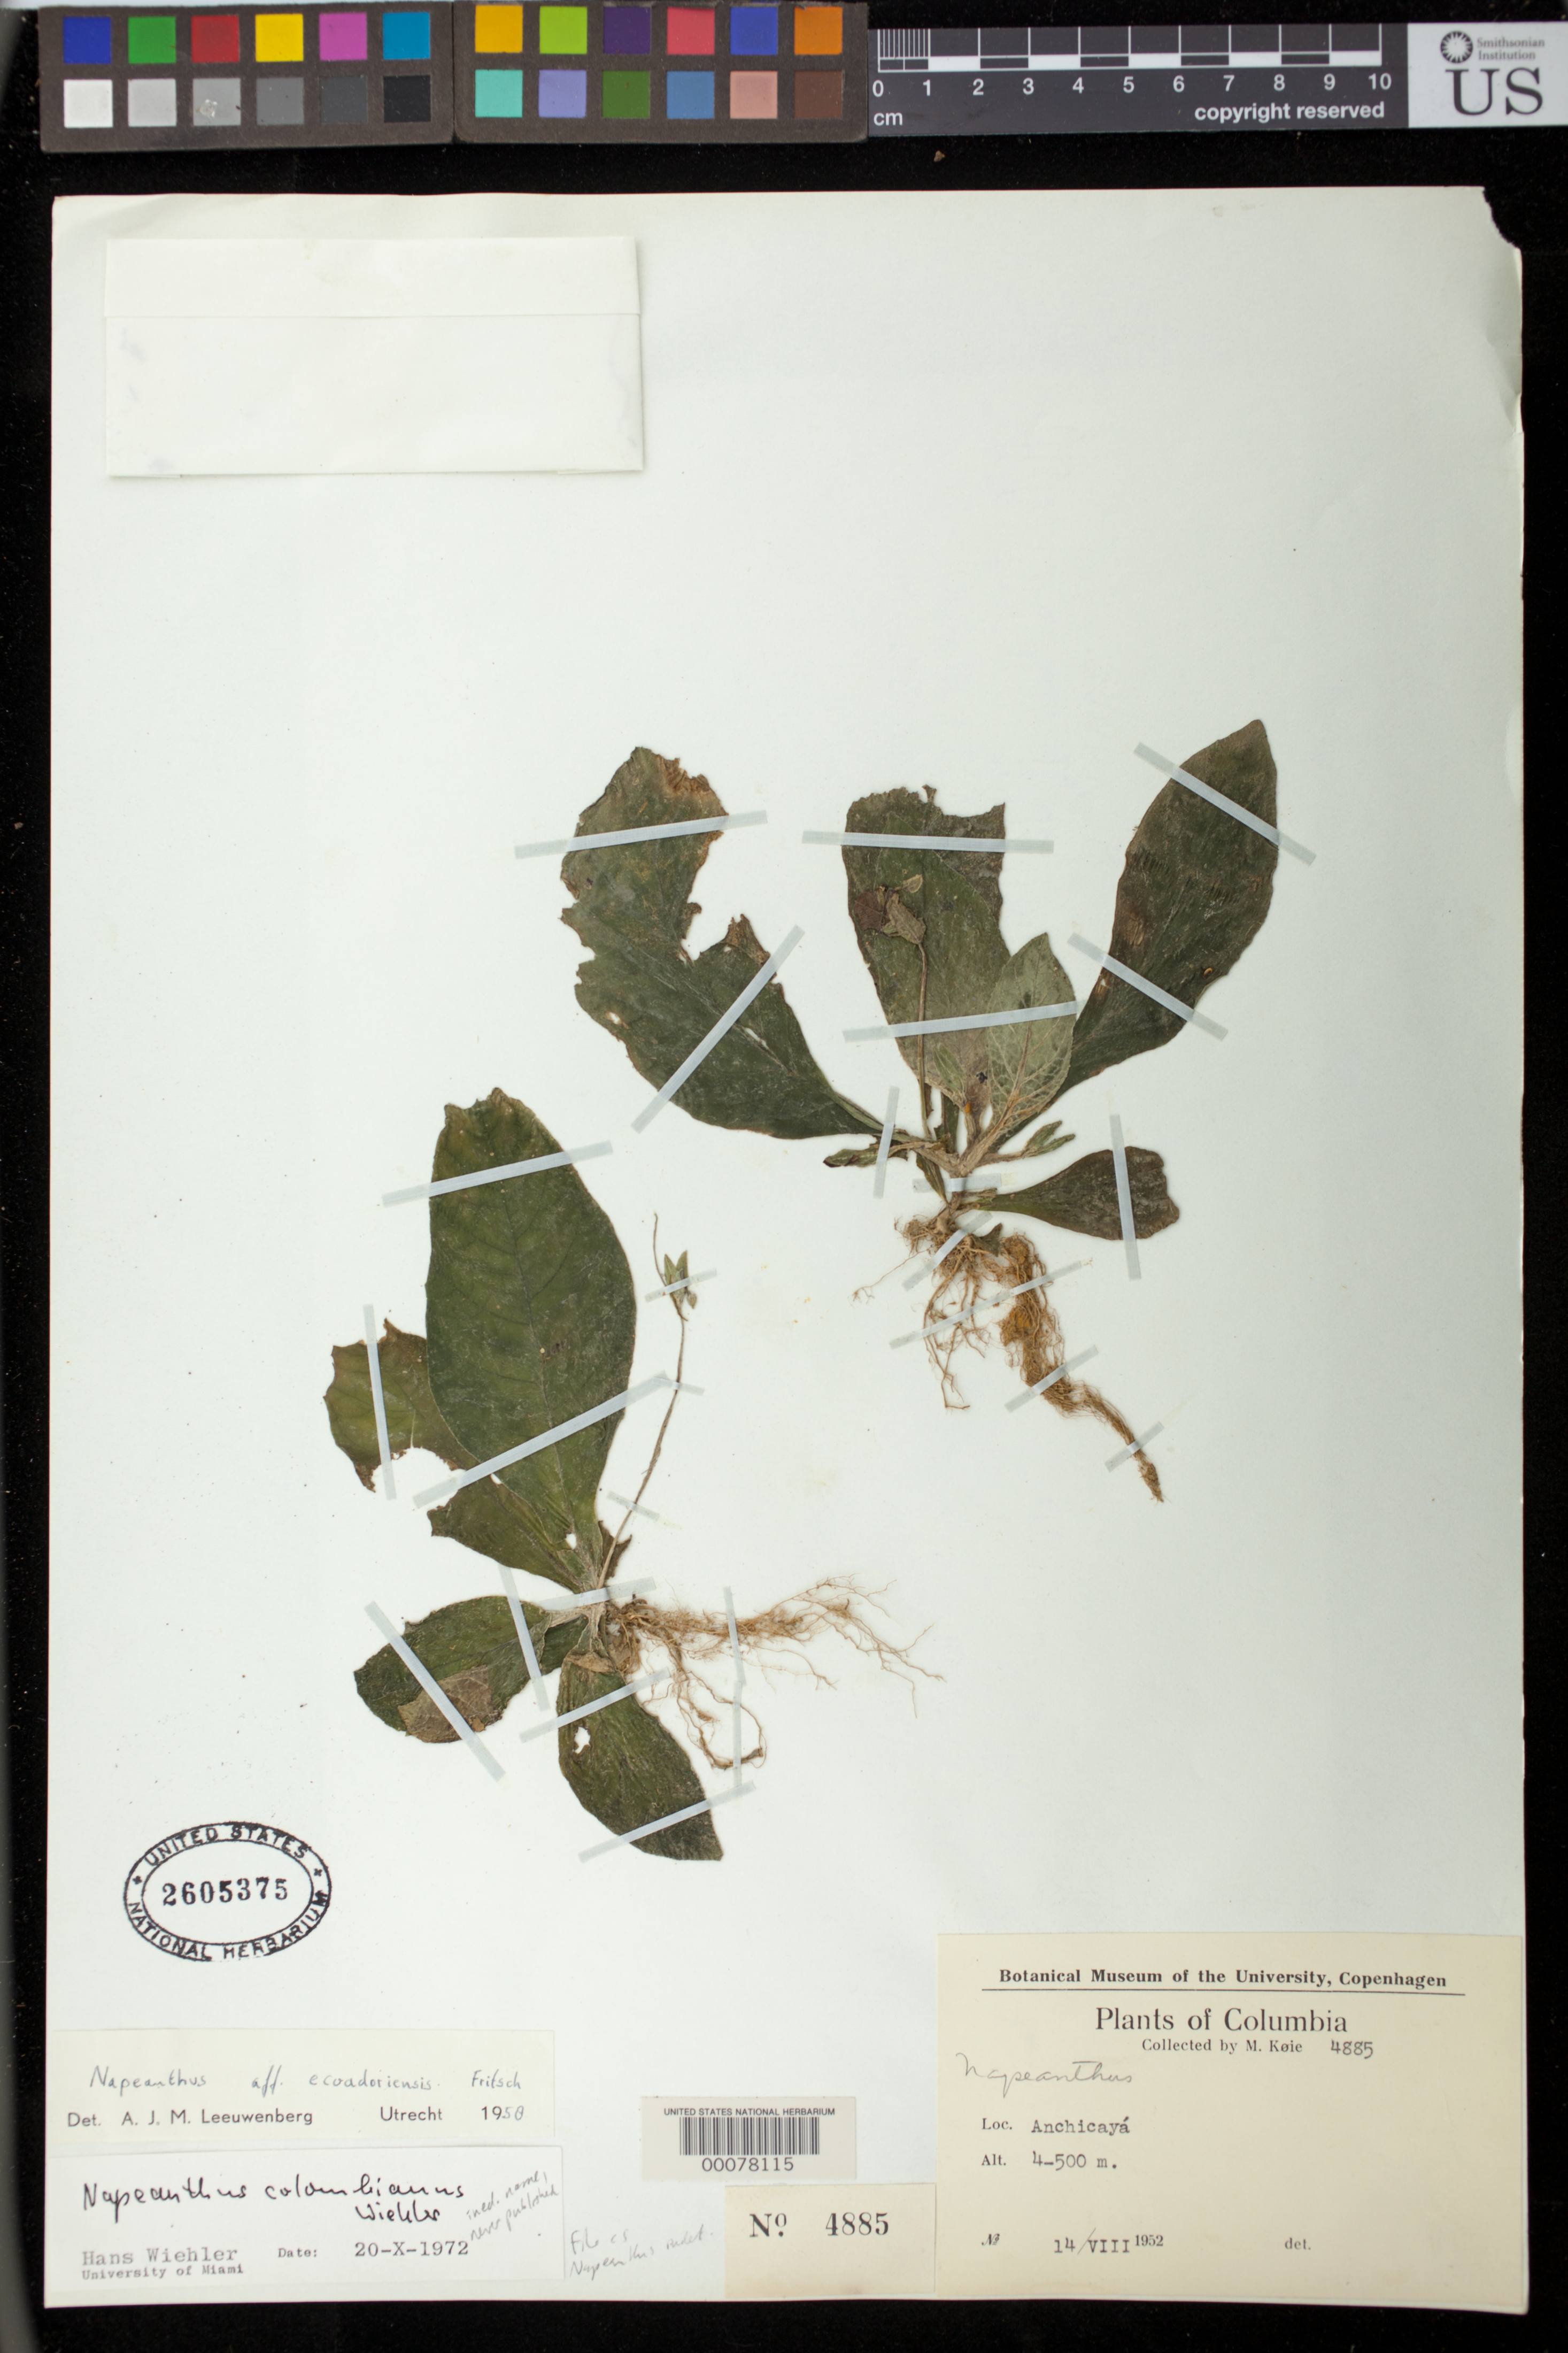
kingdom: Plantae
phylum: Tracheophyta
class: Magnoliopsida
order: Lamiales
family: Gesneriaceae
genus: Napeanthus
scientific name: Napeanthus sp.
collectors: M. Köie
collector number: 4885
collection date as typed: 14 Aug 1952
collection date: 1952-08-14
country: Colombia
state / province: Valle del Cauca (?)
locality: Anchicayá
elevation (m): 400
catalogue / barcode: US 2605375